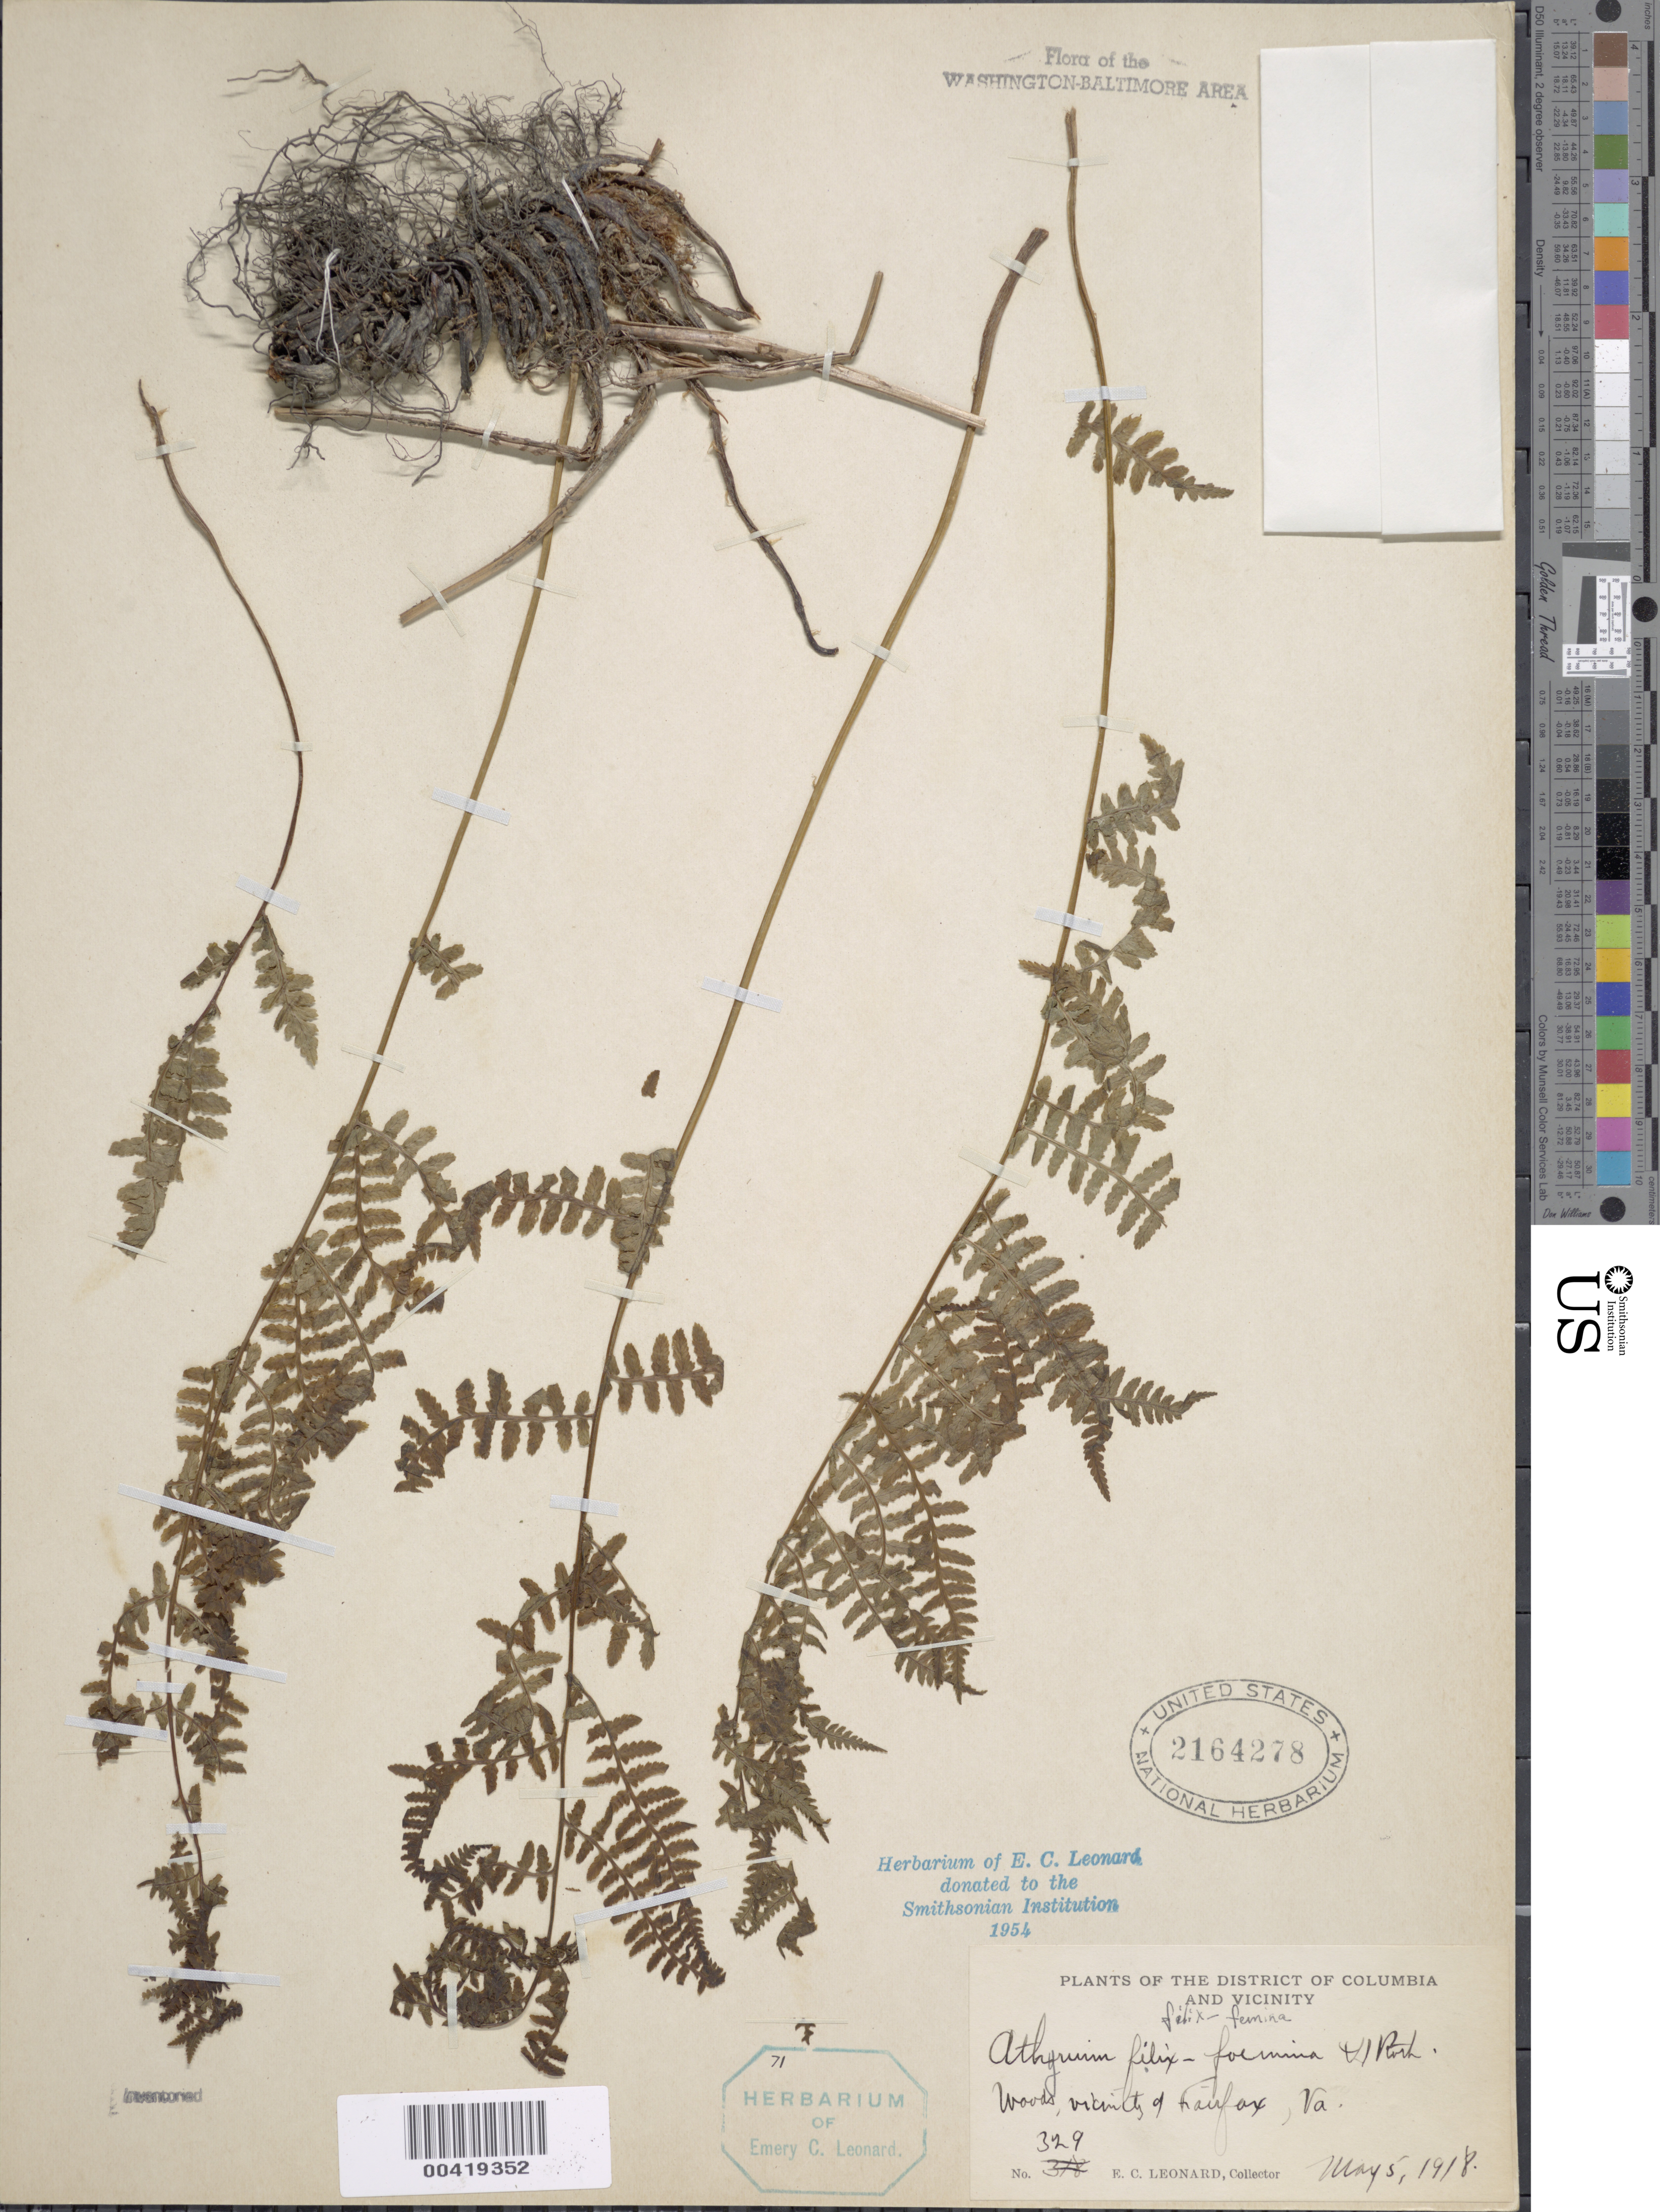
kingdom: Plantae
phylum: Tracheophyta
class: Polypodiopsida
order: Polypodiales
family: Athyriaceae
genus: Athyrium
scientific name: Athyrium filix-femina var. asplenioides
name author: (Michx.) Farw.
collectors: E. C. Leonard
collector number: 329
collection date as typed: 05 May 1918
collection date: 1918-05-05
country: United States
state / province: Virginia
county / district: Fairfax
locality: Fairfax vicinity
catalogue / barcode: US 2164278